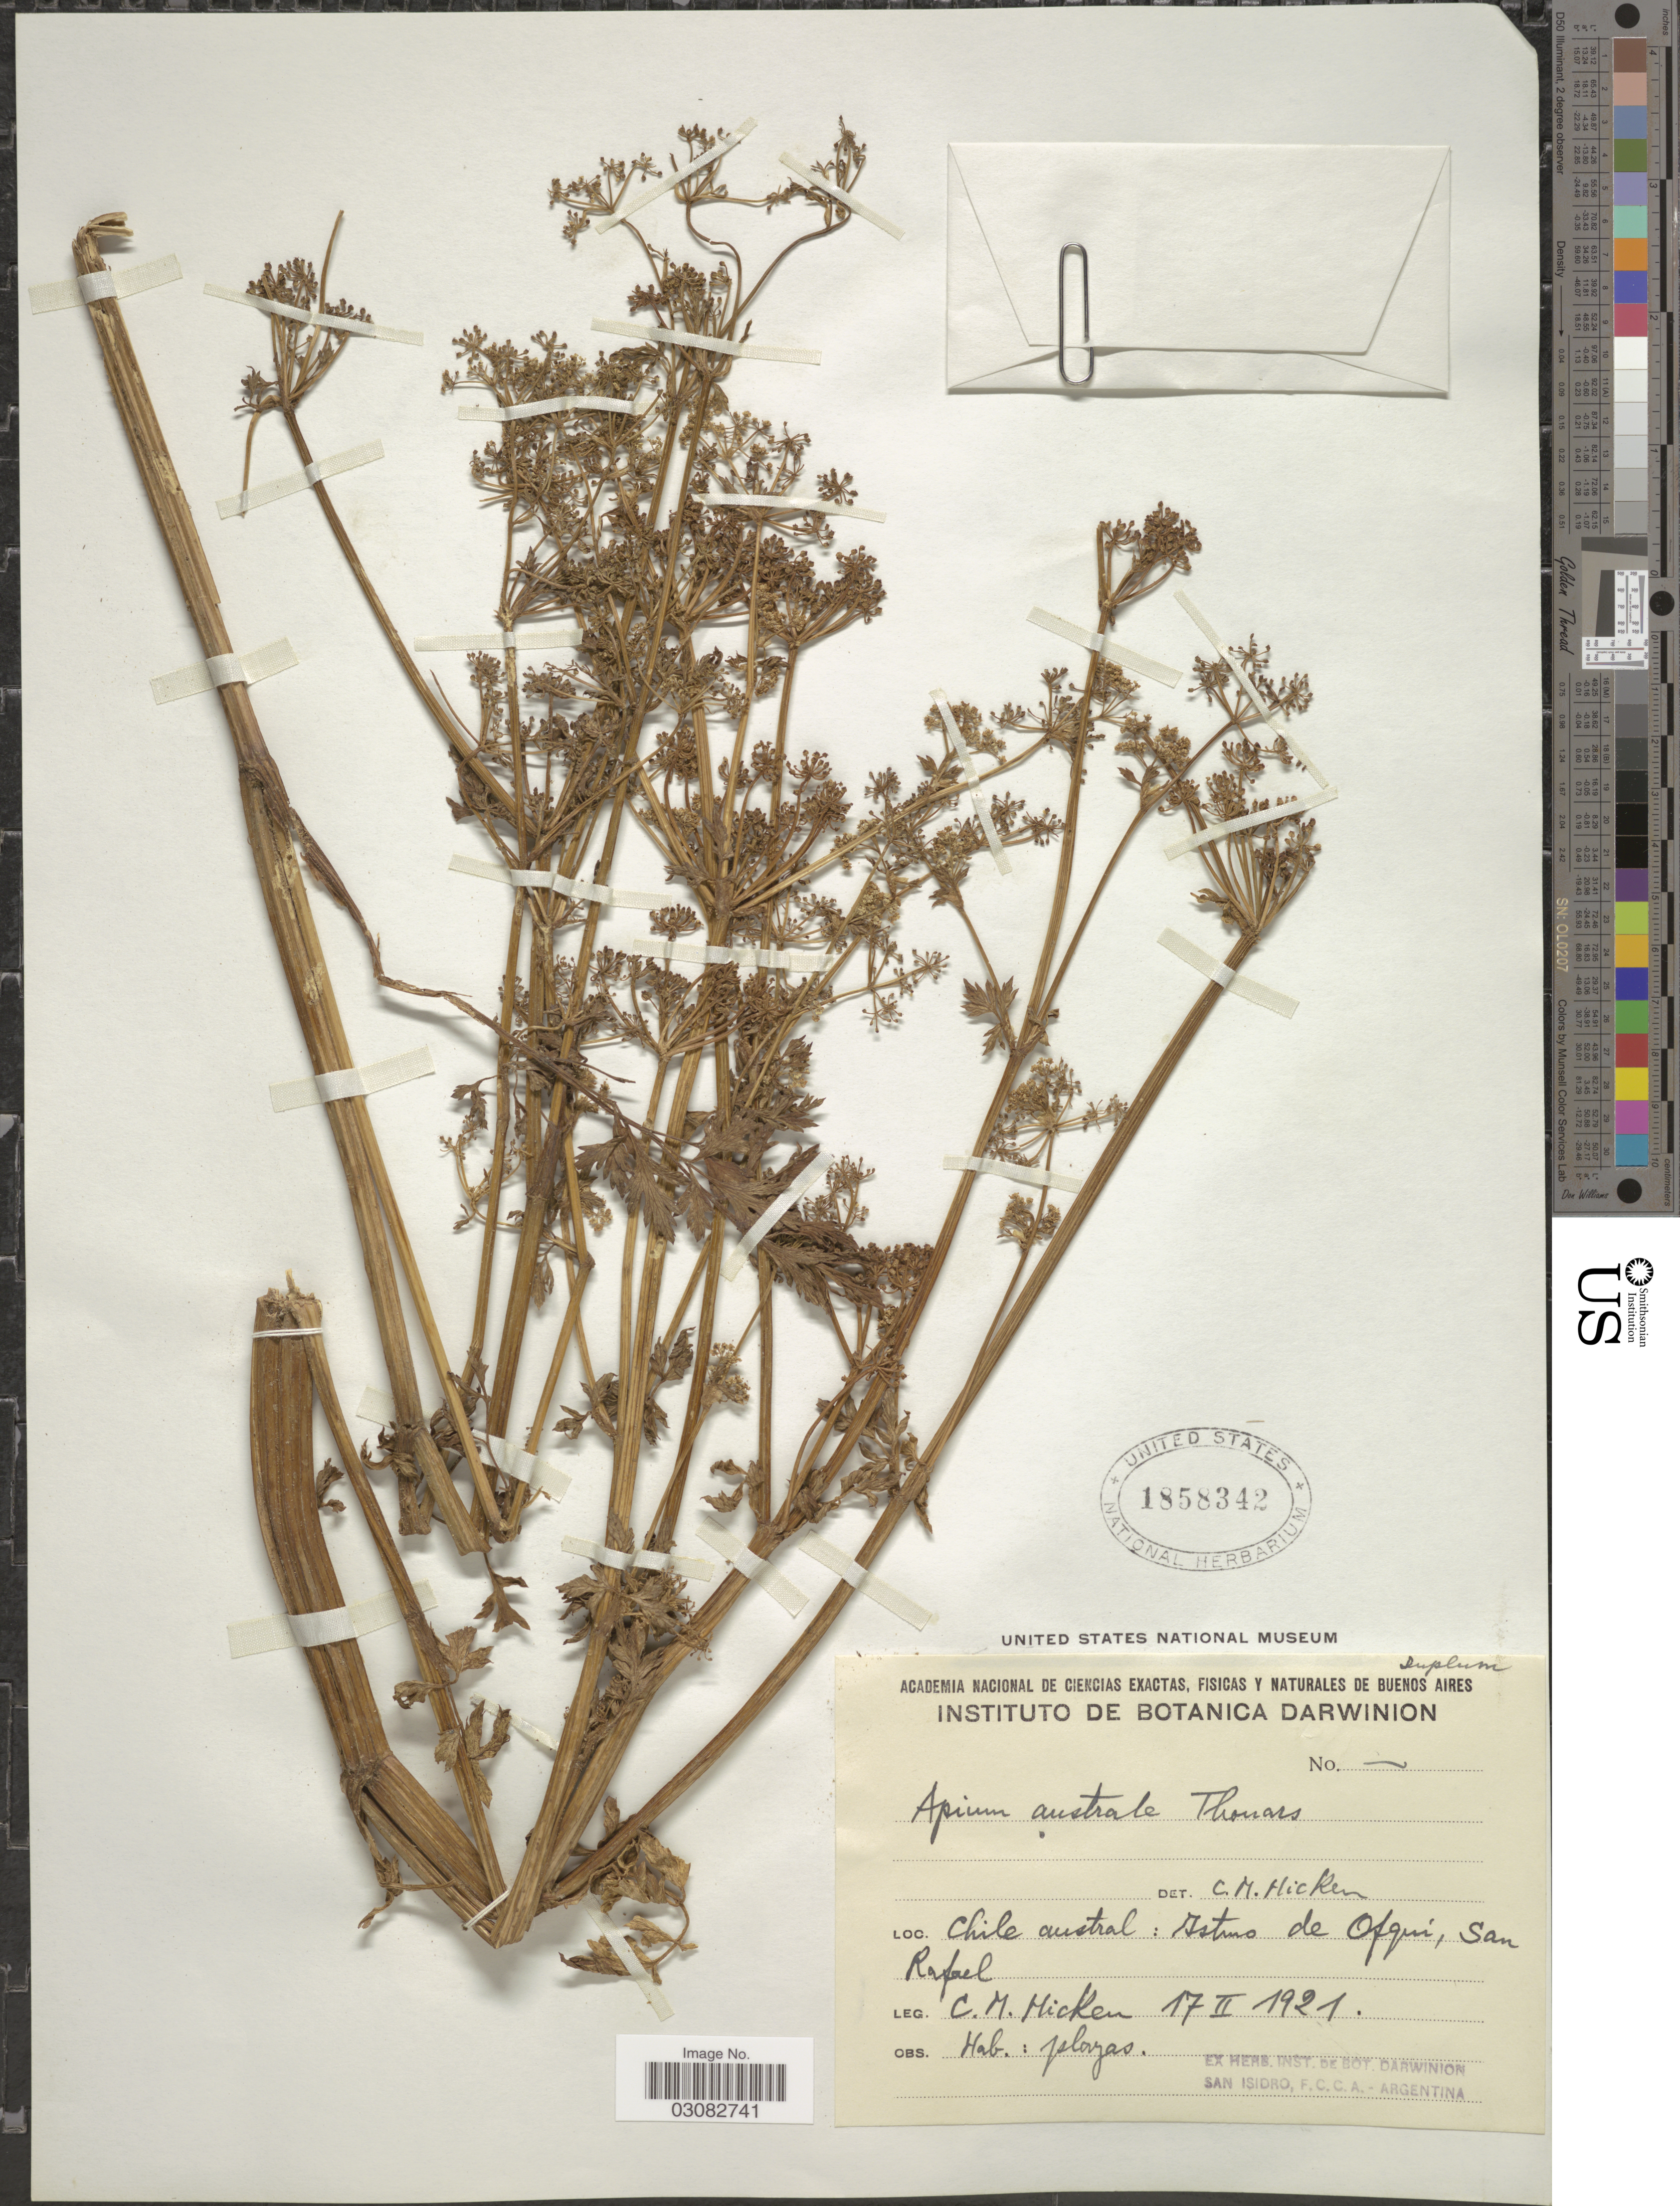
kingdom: Plantae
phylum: Tracheophyta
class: Magnoliopsida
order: Apiales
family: Apiaceae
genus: Apium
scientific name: Apium australe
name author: Thouars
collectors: C. M. Hicken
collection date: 1921-02-17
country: Chile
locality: Chile austral: Istmo de Ofqui, San Rafael.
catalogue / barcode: US 1858342